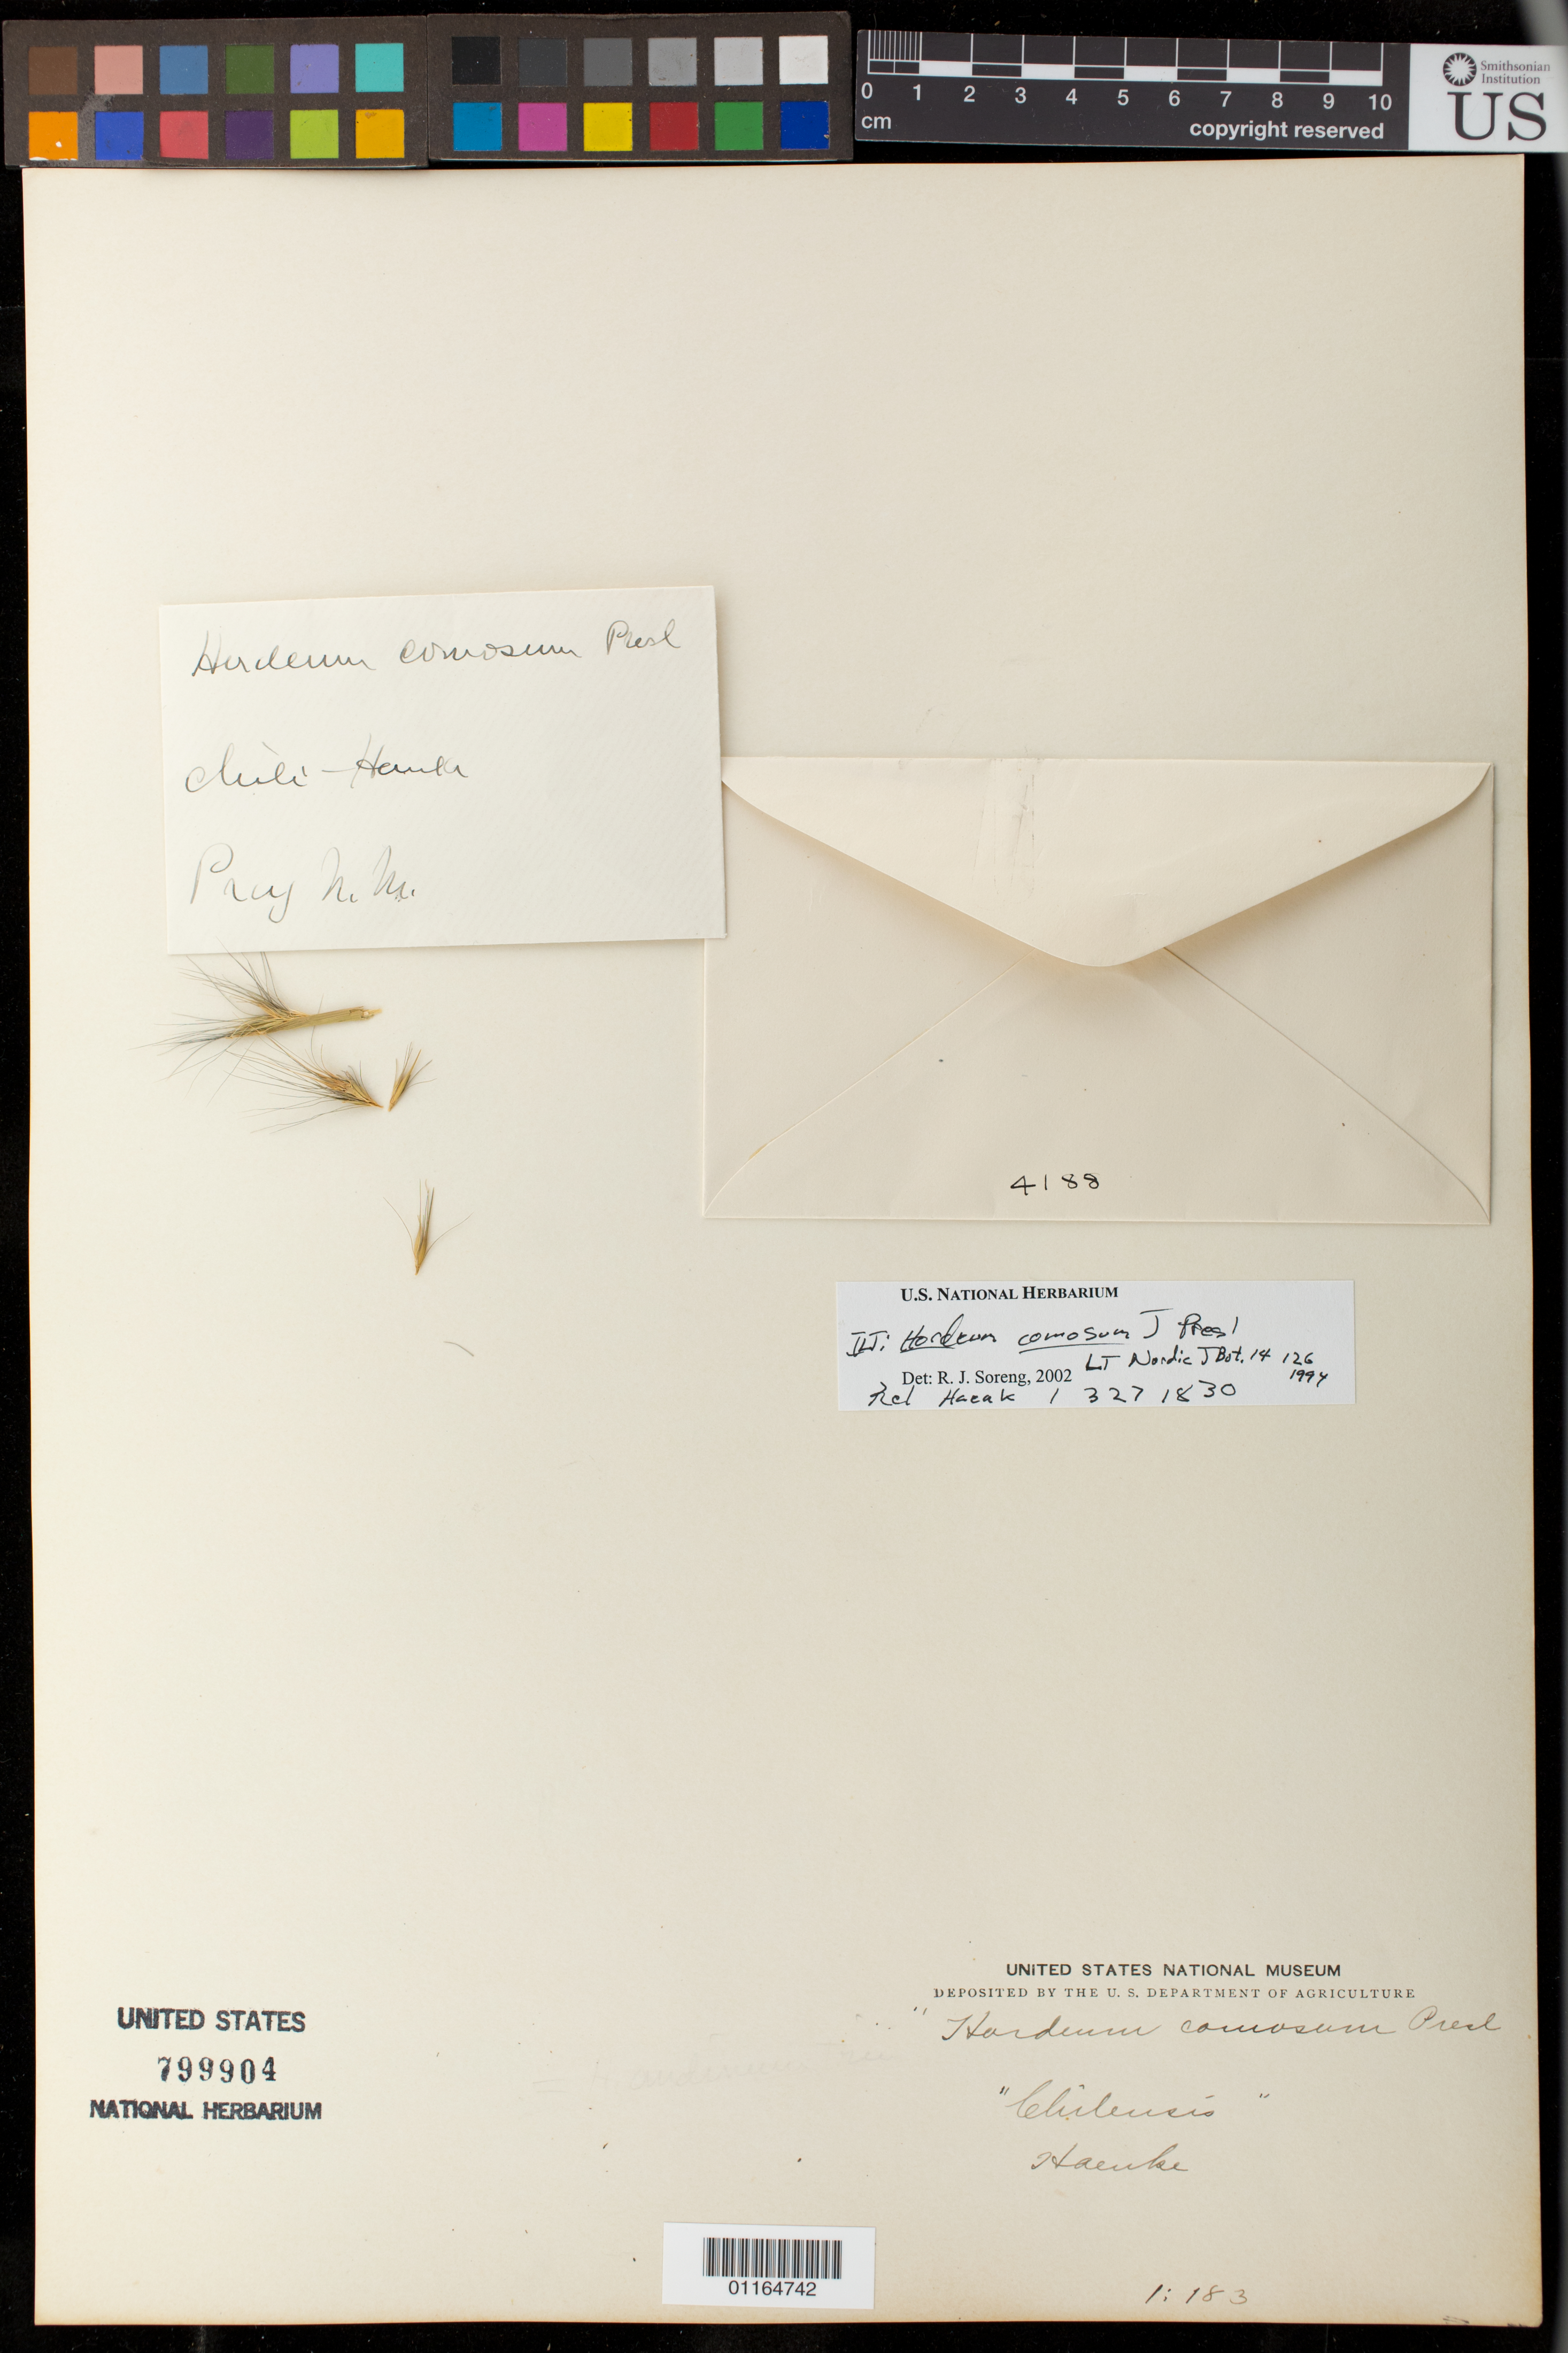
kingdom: Plantae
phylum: Tracheophyta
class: Liliopsida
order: Poales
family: Poaceae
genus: Hordeum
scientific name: Hordeum comosum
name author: J. Presl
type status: Type Collection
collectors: T. P. X. Haenke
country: Chile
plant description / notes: Fragmentary material of type specimen ex herb. unknown (Prague?)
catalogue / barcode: US 799904